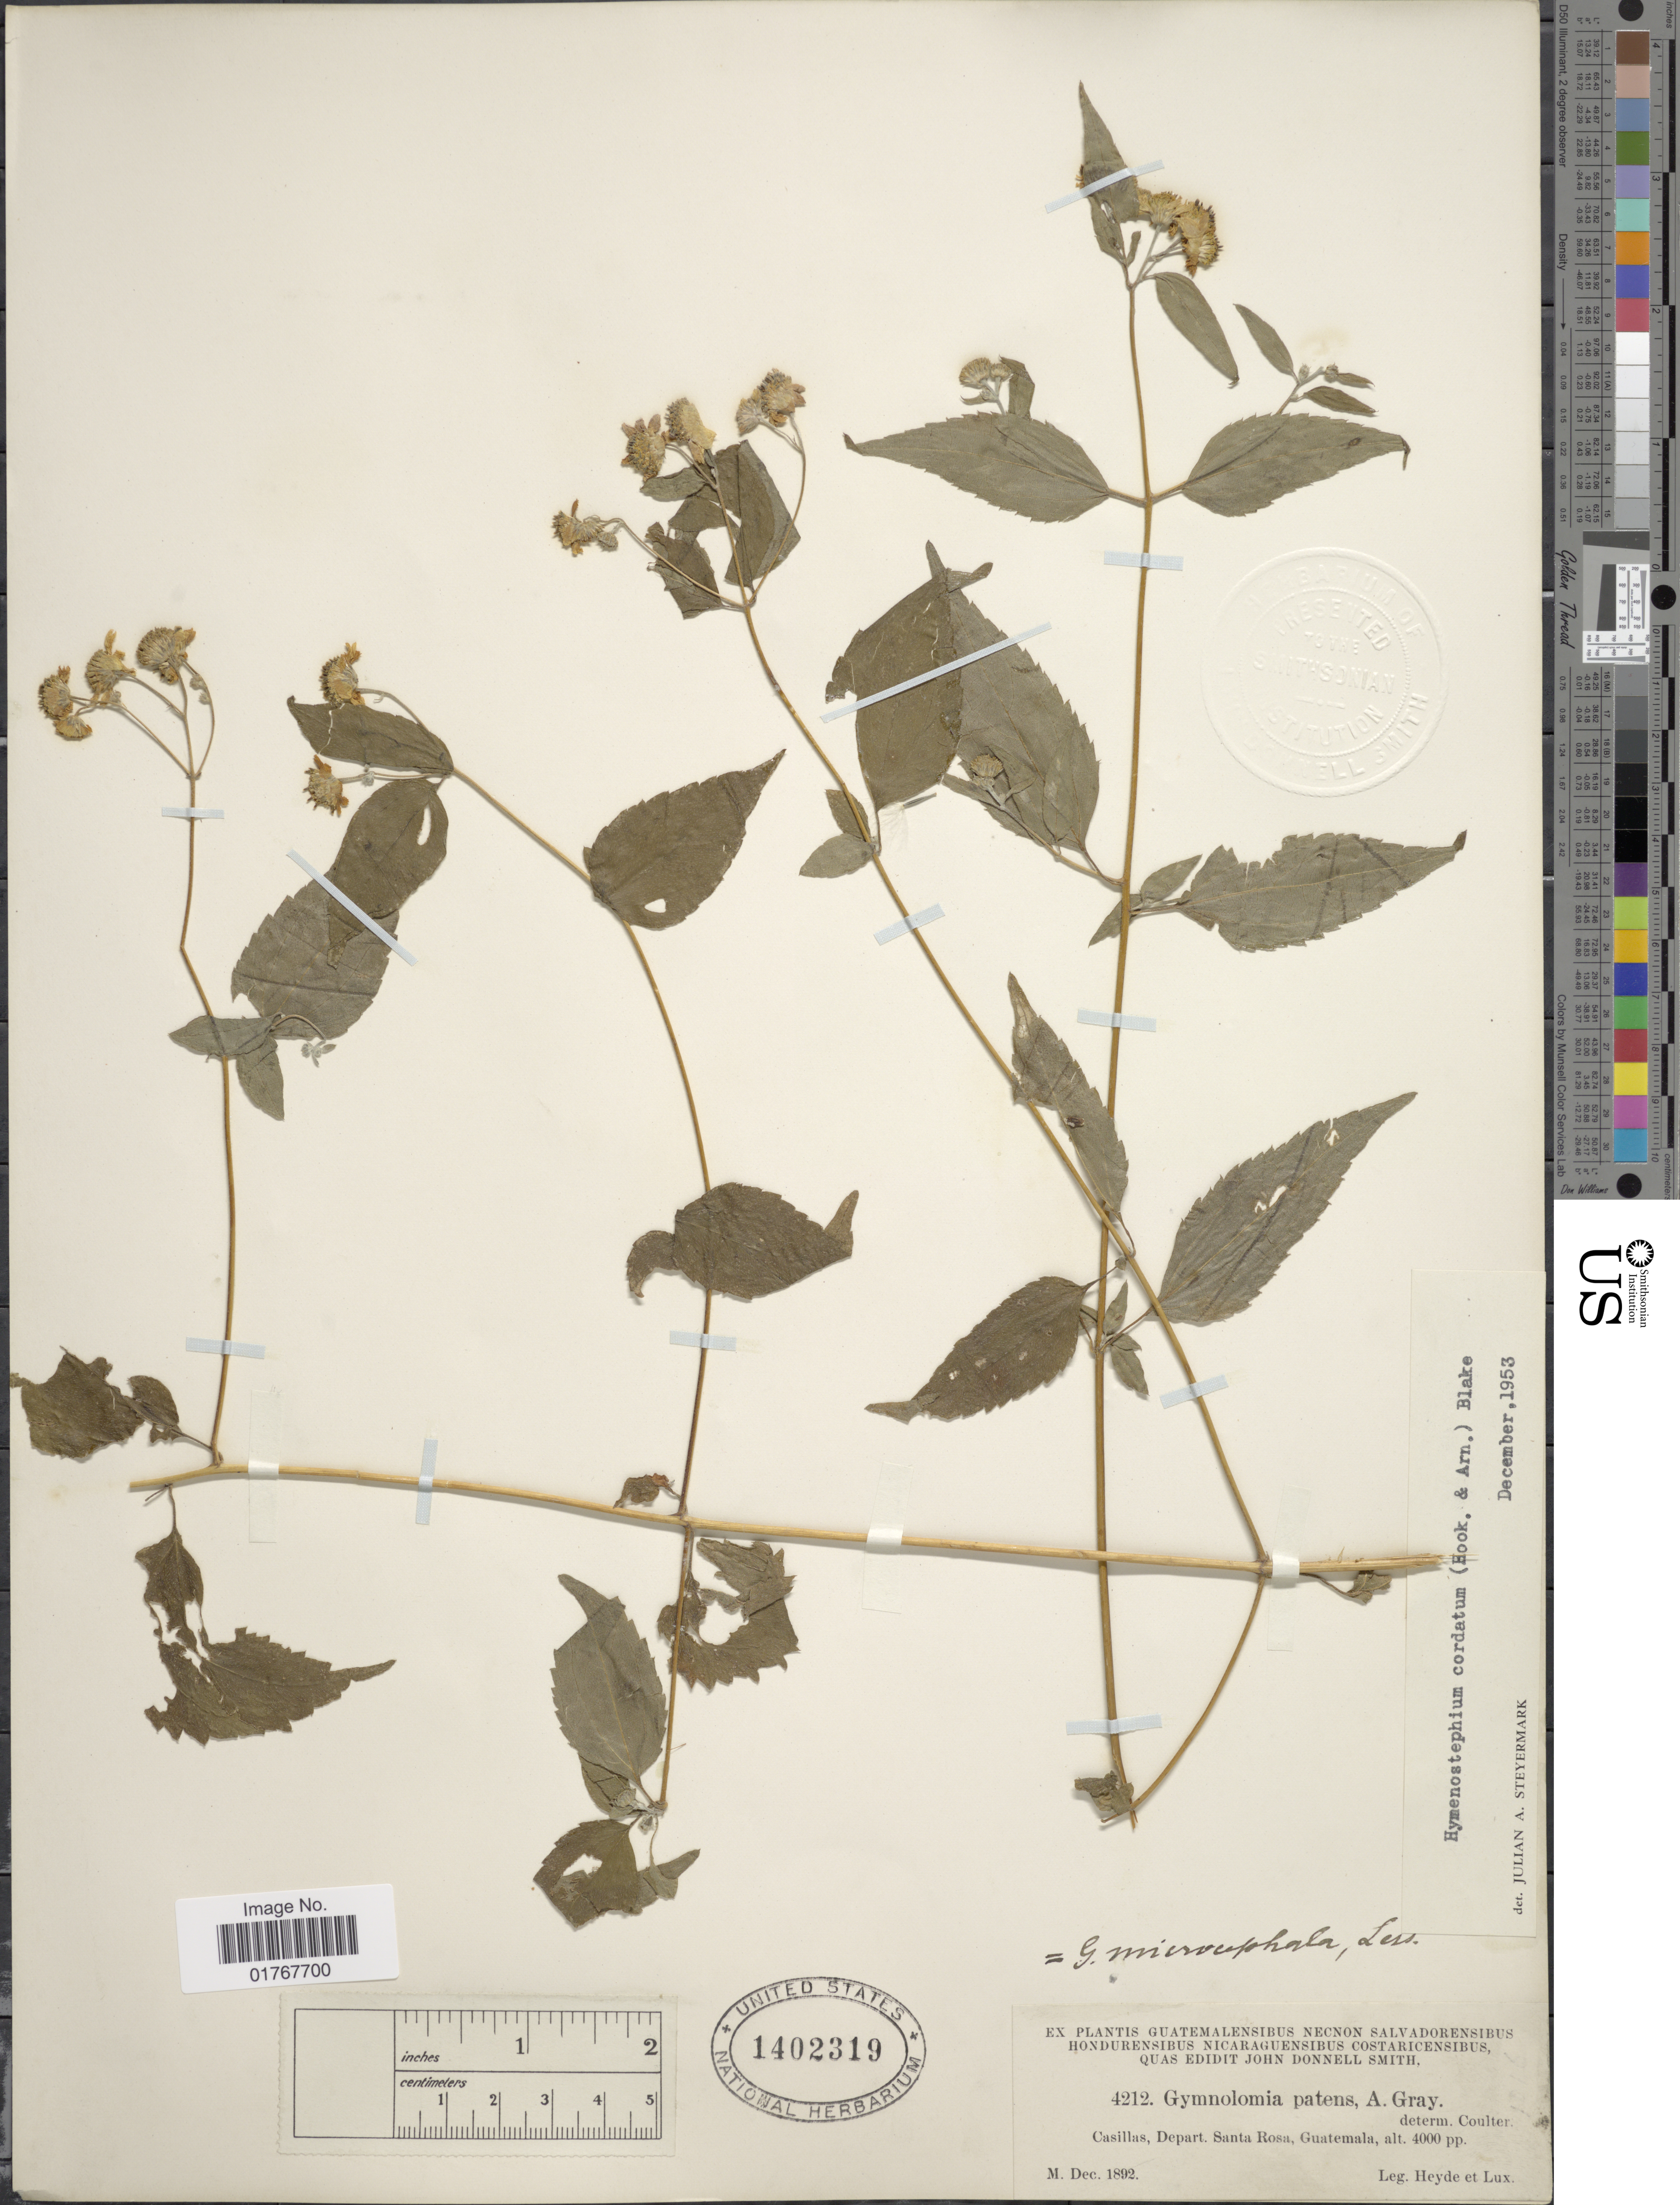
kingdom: Plantae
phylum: Tracheophyta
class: Magnoliopsida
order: Asterales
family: Asteraceae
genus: Viguiera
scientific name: Viguiera cordata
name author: (Hook. & Arn.) D'Arcy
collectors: Heyde & Lux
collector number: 4212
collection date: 1892-12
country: Guatemala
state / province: Santa Rosa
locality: Casillas, Depart. Santa Rosa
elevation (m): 1219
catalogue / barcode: US 1402319